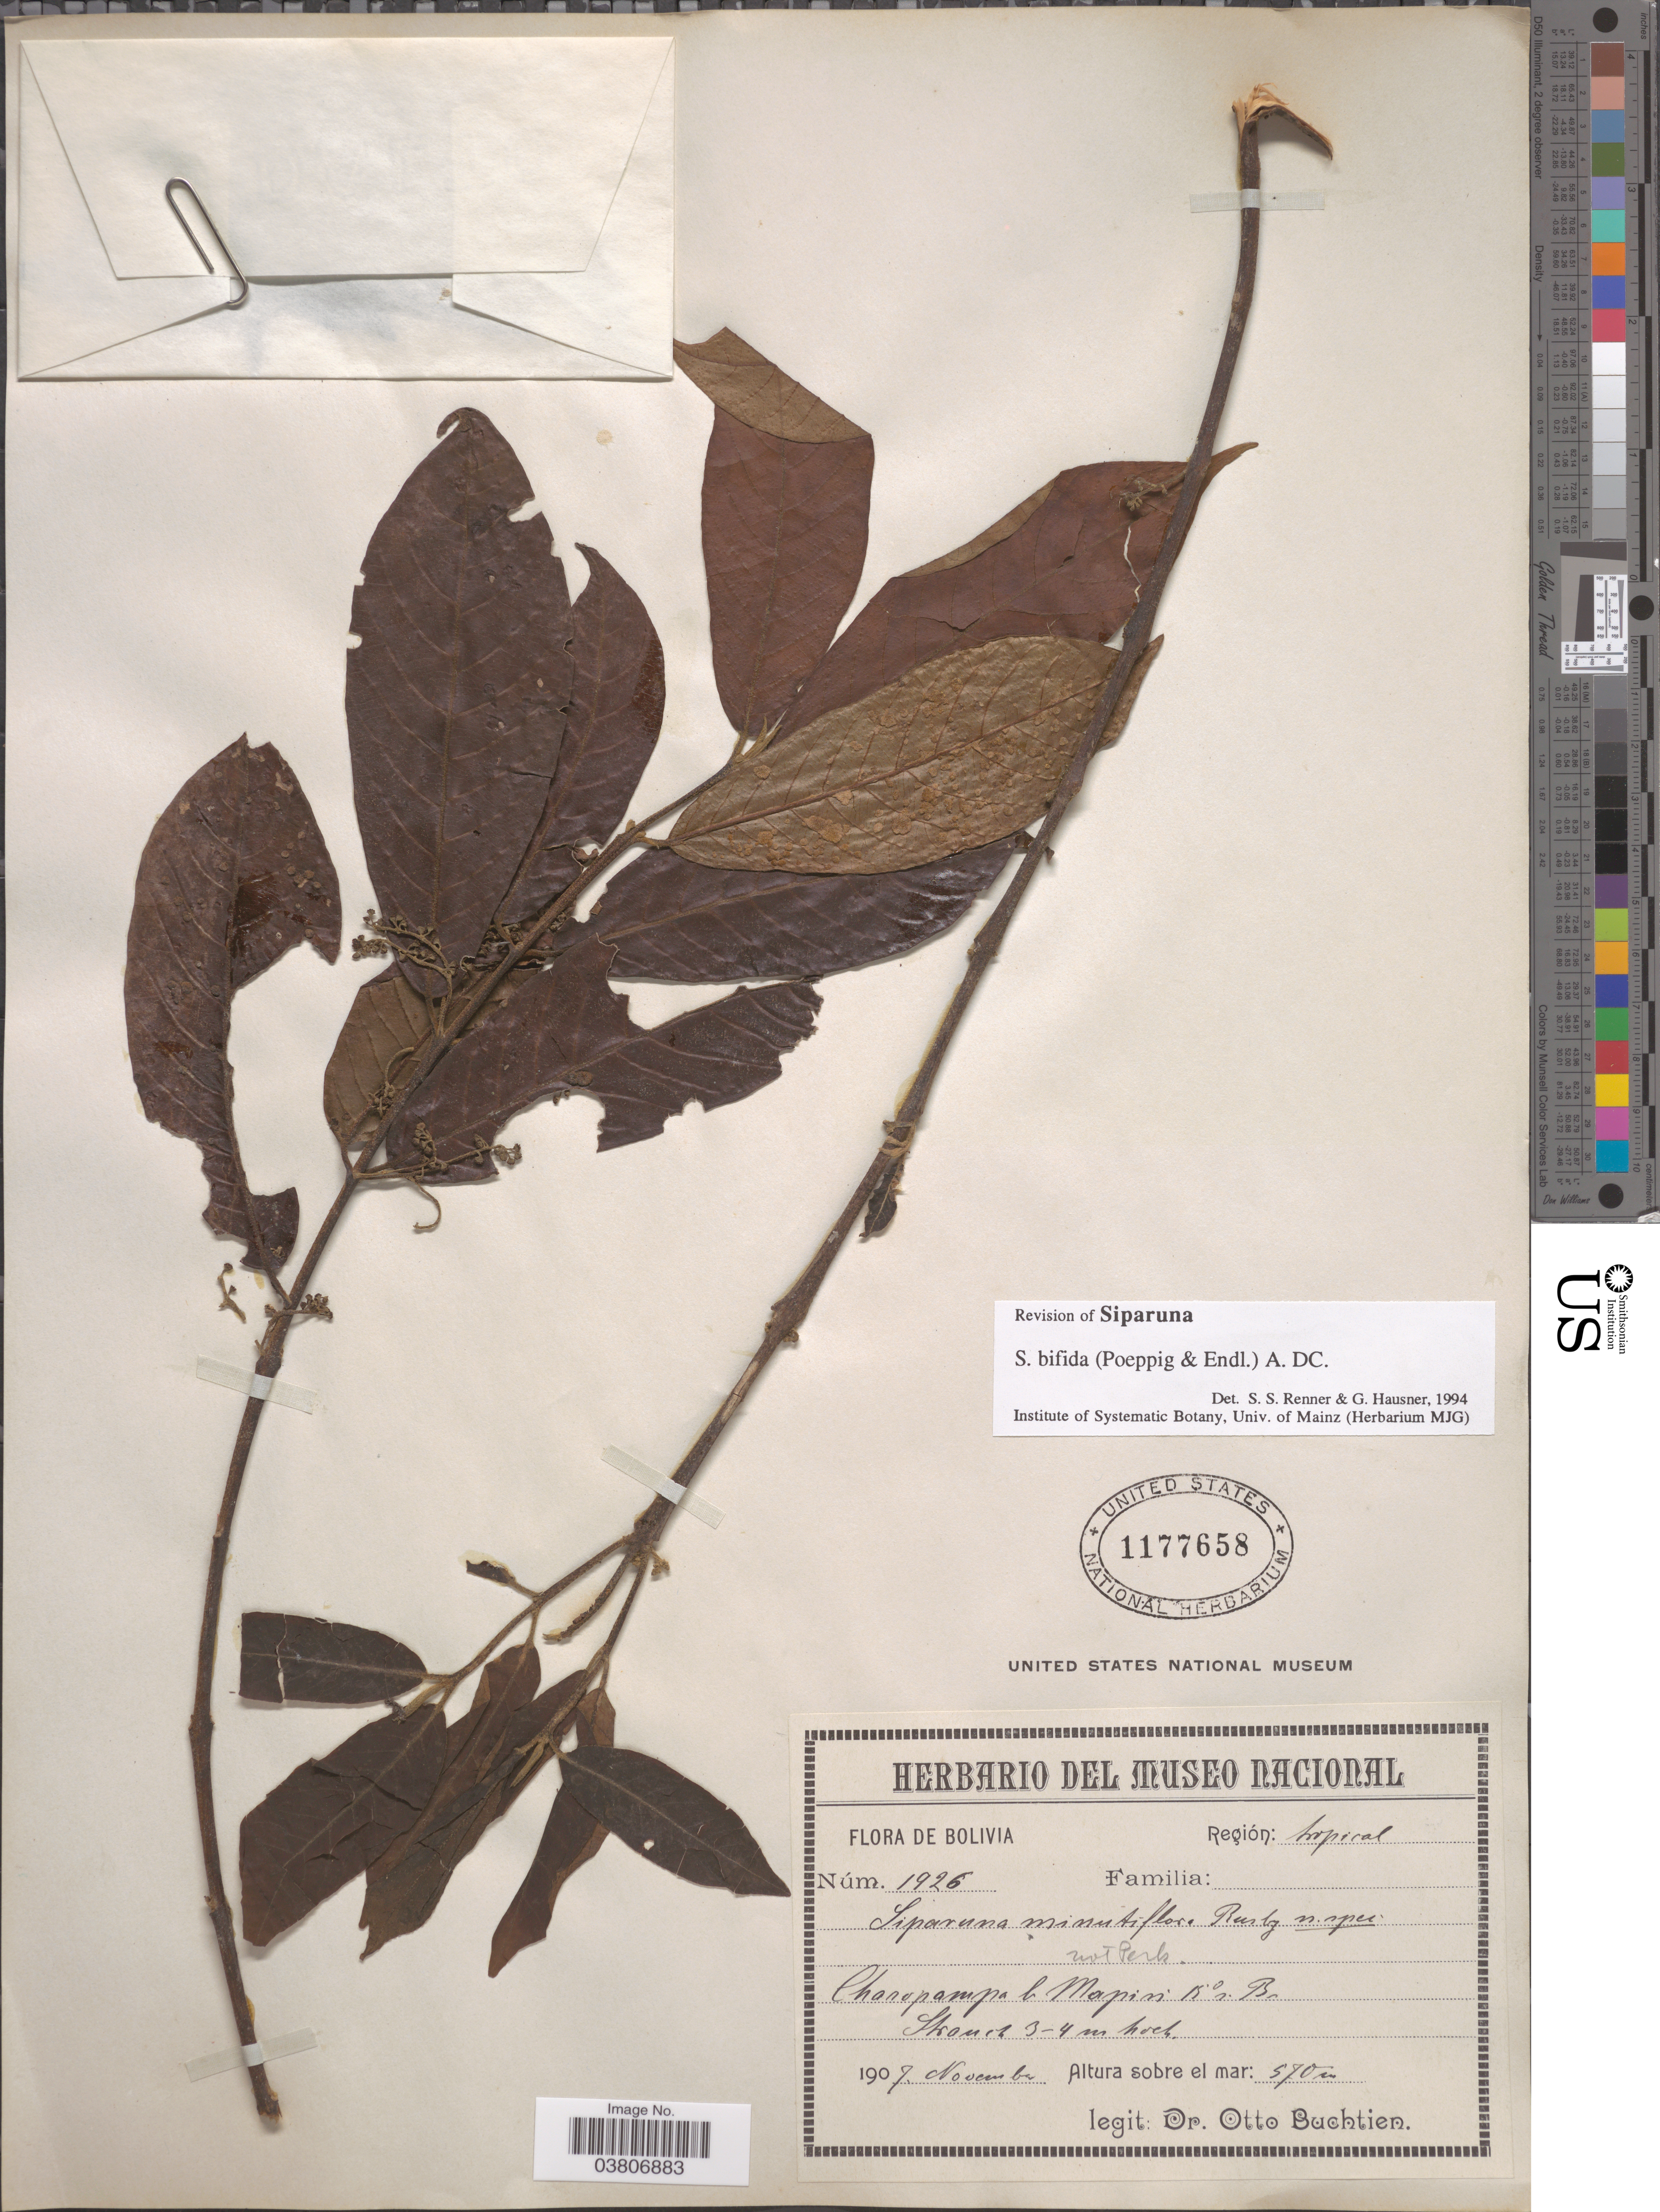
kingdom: Plantae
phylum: Tracheophyta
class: Magnoliopsida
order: Laurales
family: Siparunaceae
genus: Siparuna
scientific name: Siparuna bifida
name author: (Poepp. & Endl.) A. DC.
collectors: O. Buchtien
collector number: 1926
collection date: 1907-11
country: Bolivia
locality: Región: tropical. Charopampa b Mapiri 15° n. Br.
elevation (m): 570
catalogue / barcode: US 1177658